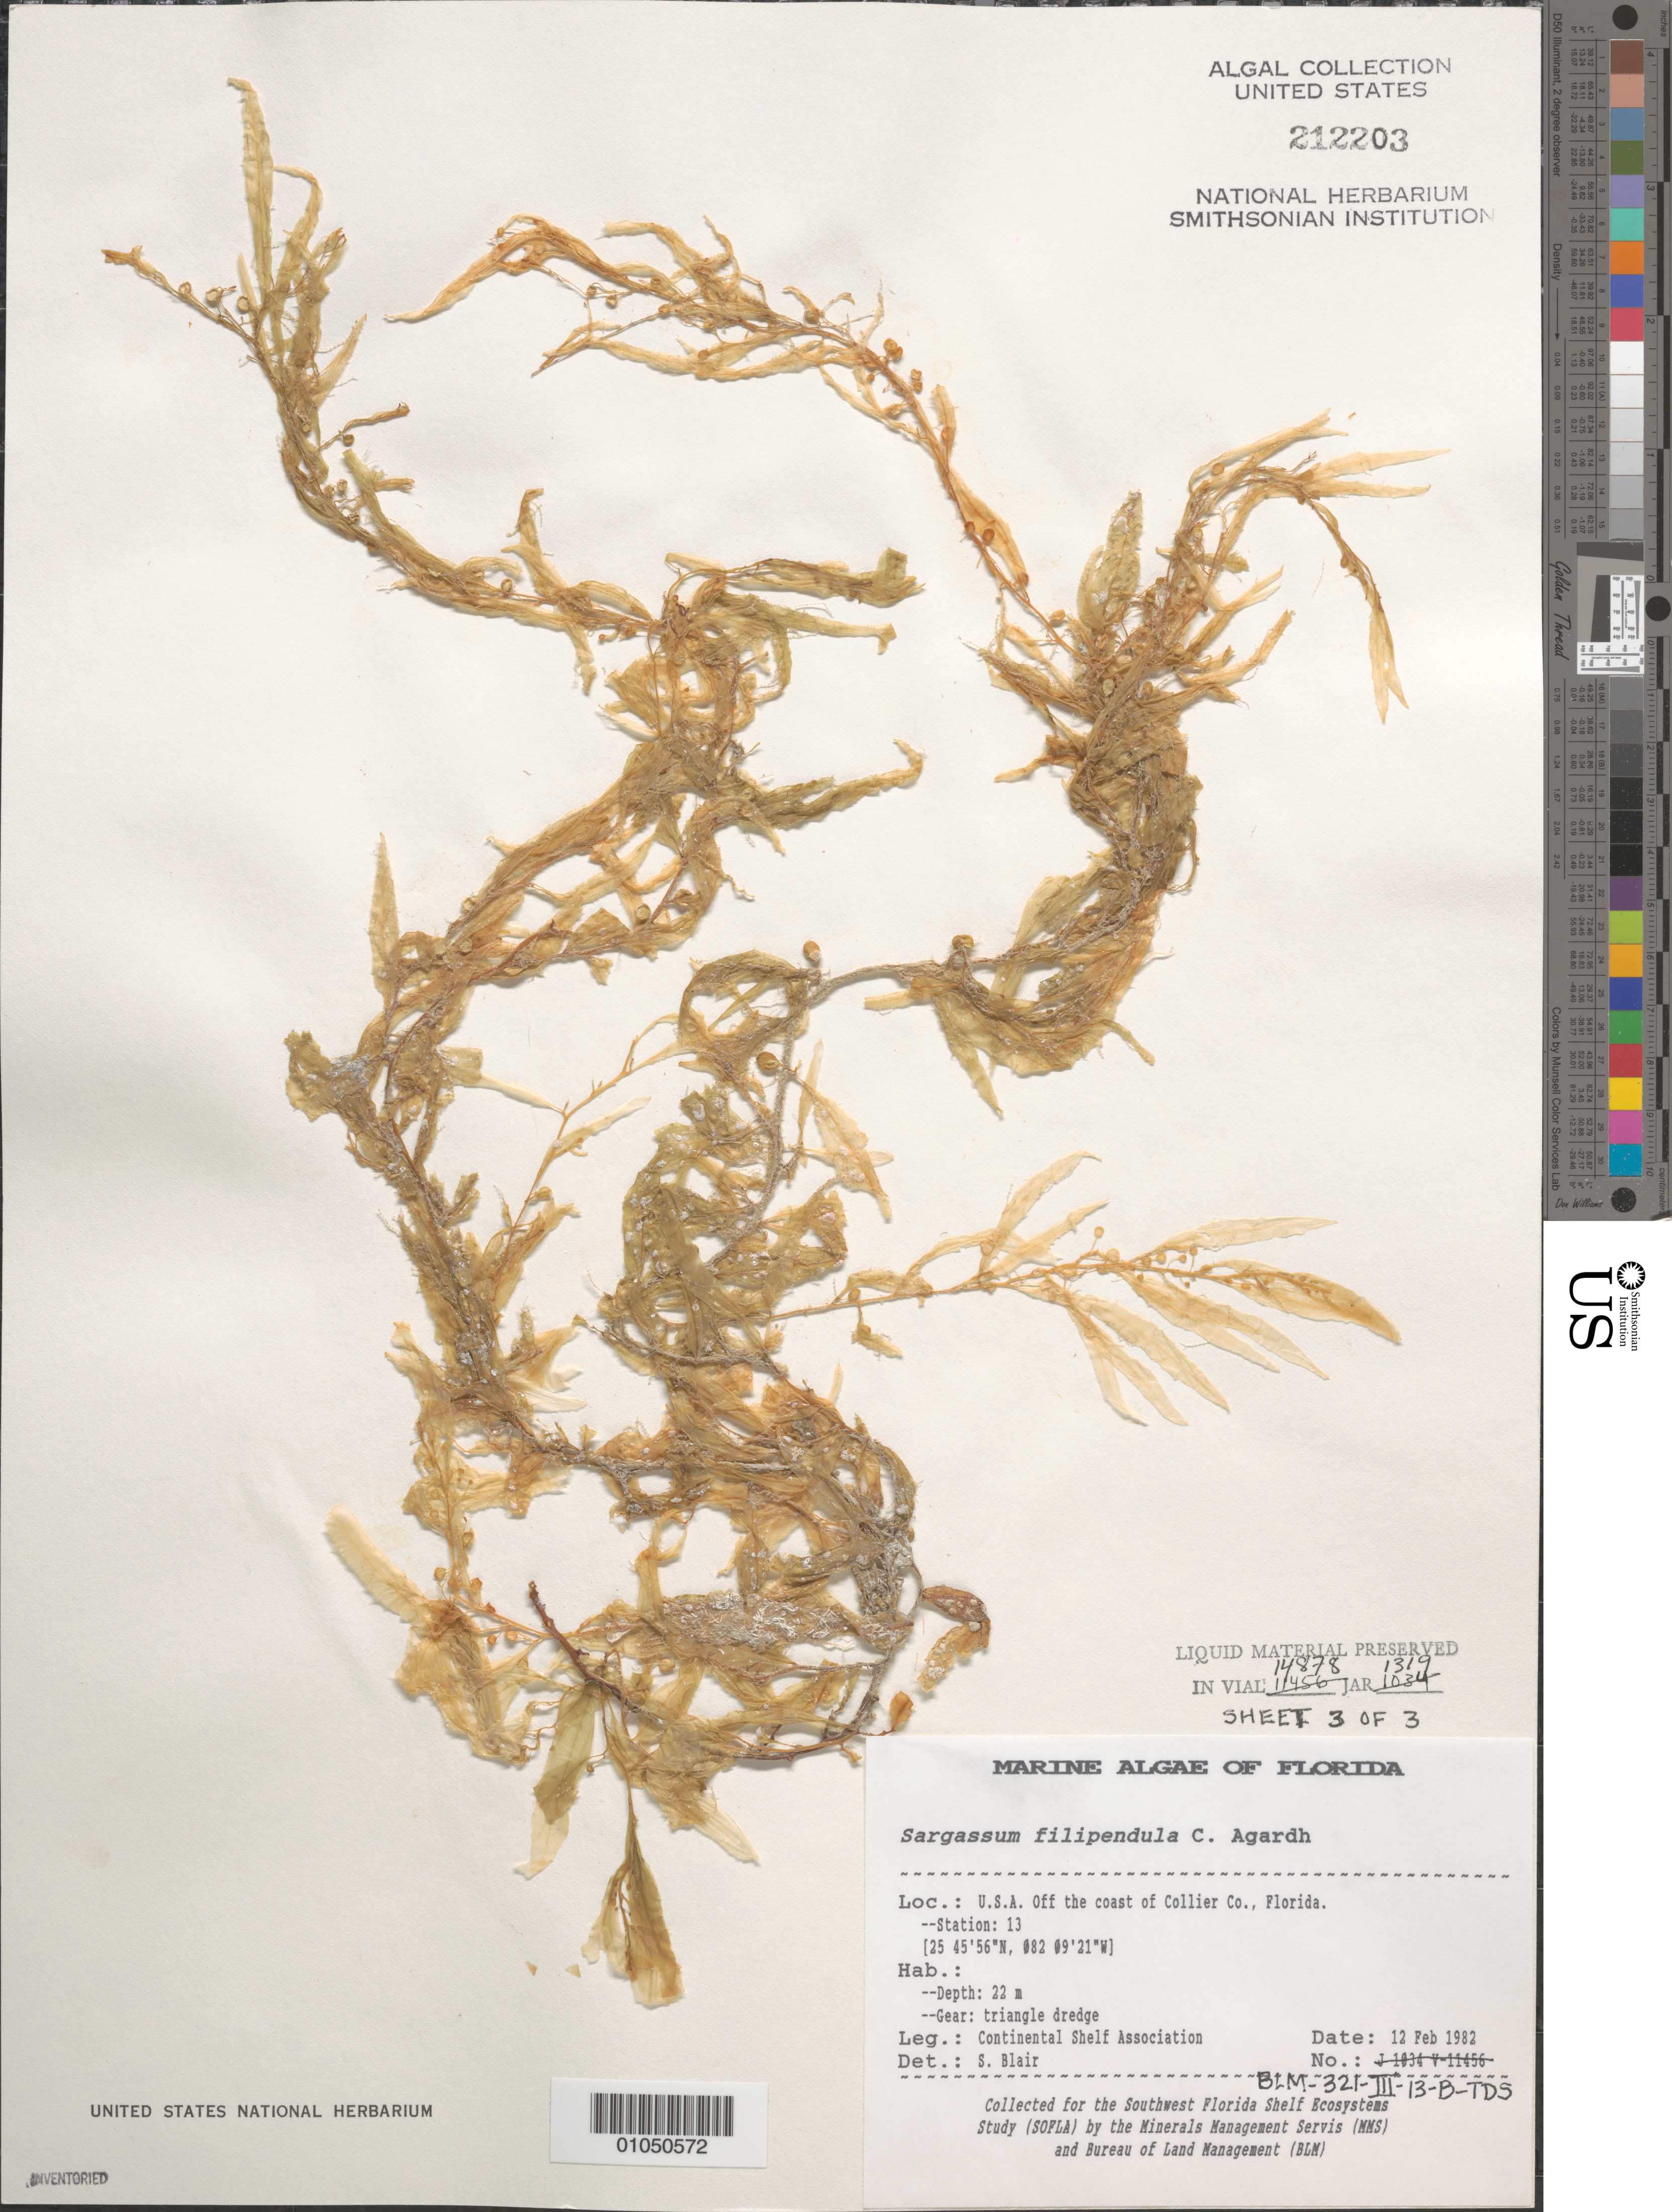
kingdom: Chromista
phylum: Ochrophyta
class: Phaeophyceae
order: Fucales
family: Sargassaceae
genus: Sargassum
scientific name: Sargassum filipendula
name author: C. Agardh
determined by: Blair, S. M.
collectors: Continental Shelf Associates Inc.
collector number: BLM-321-III-13-B-TDS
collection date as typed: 12 Feb 1982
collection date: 1982-02-12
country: United States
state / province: Florida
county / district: Collier County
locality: Gulf of Mexico, off the coast of Collier County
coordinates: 25 45'56"N, 82 09'21"W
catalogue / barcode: US 212203